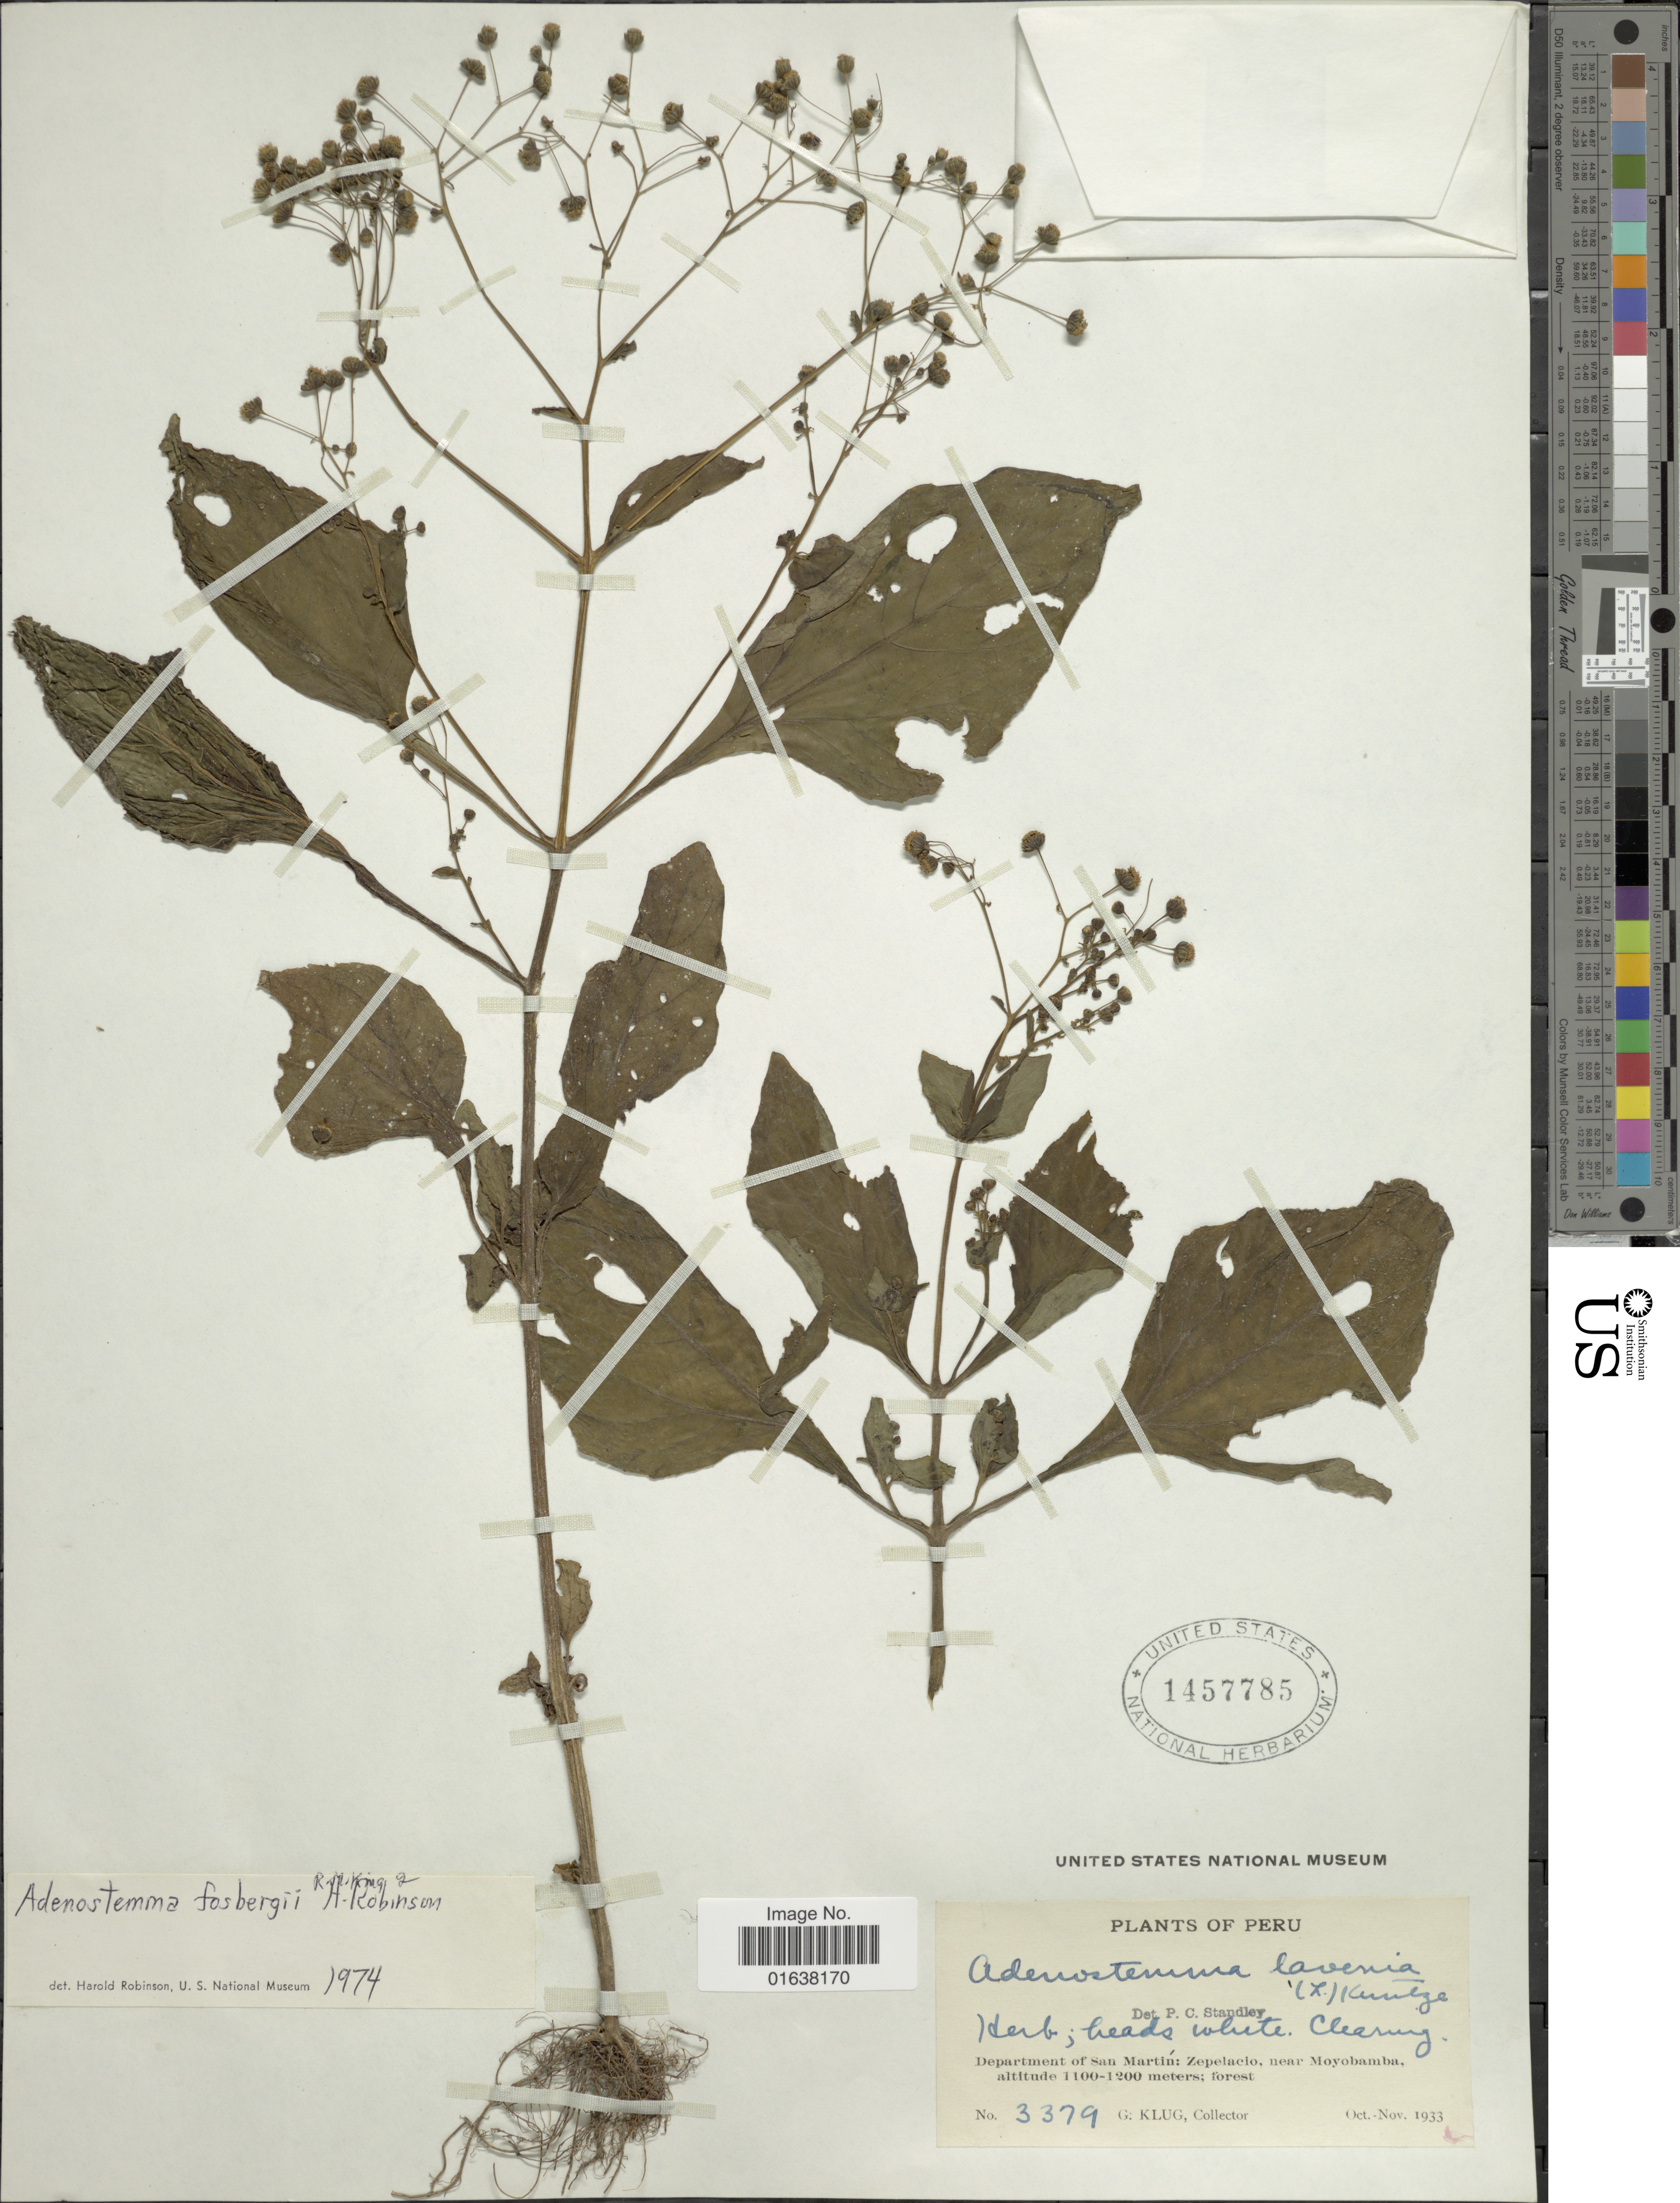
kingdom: Plantae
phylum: Tracheophyta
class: Magnoliopsida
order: Asterales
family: Asteraceae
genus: Adenostemma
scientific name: Adenostemma fosbergii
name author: R.M. King & H. Rob.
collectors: G. Klug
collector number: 3379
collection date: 1933-10/1933-11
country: Peru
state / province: San Martín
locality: Department of San Martin: Zepelacio, near Moyobamba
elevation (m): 1100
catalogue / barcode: US 1457785